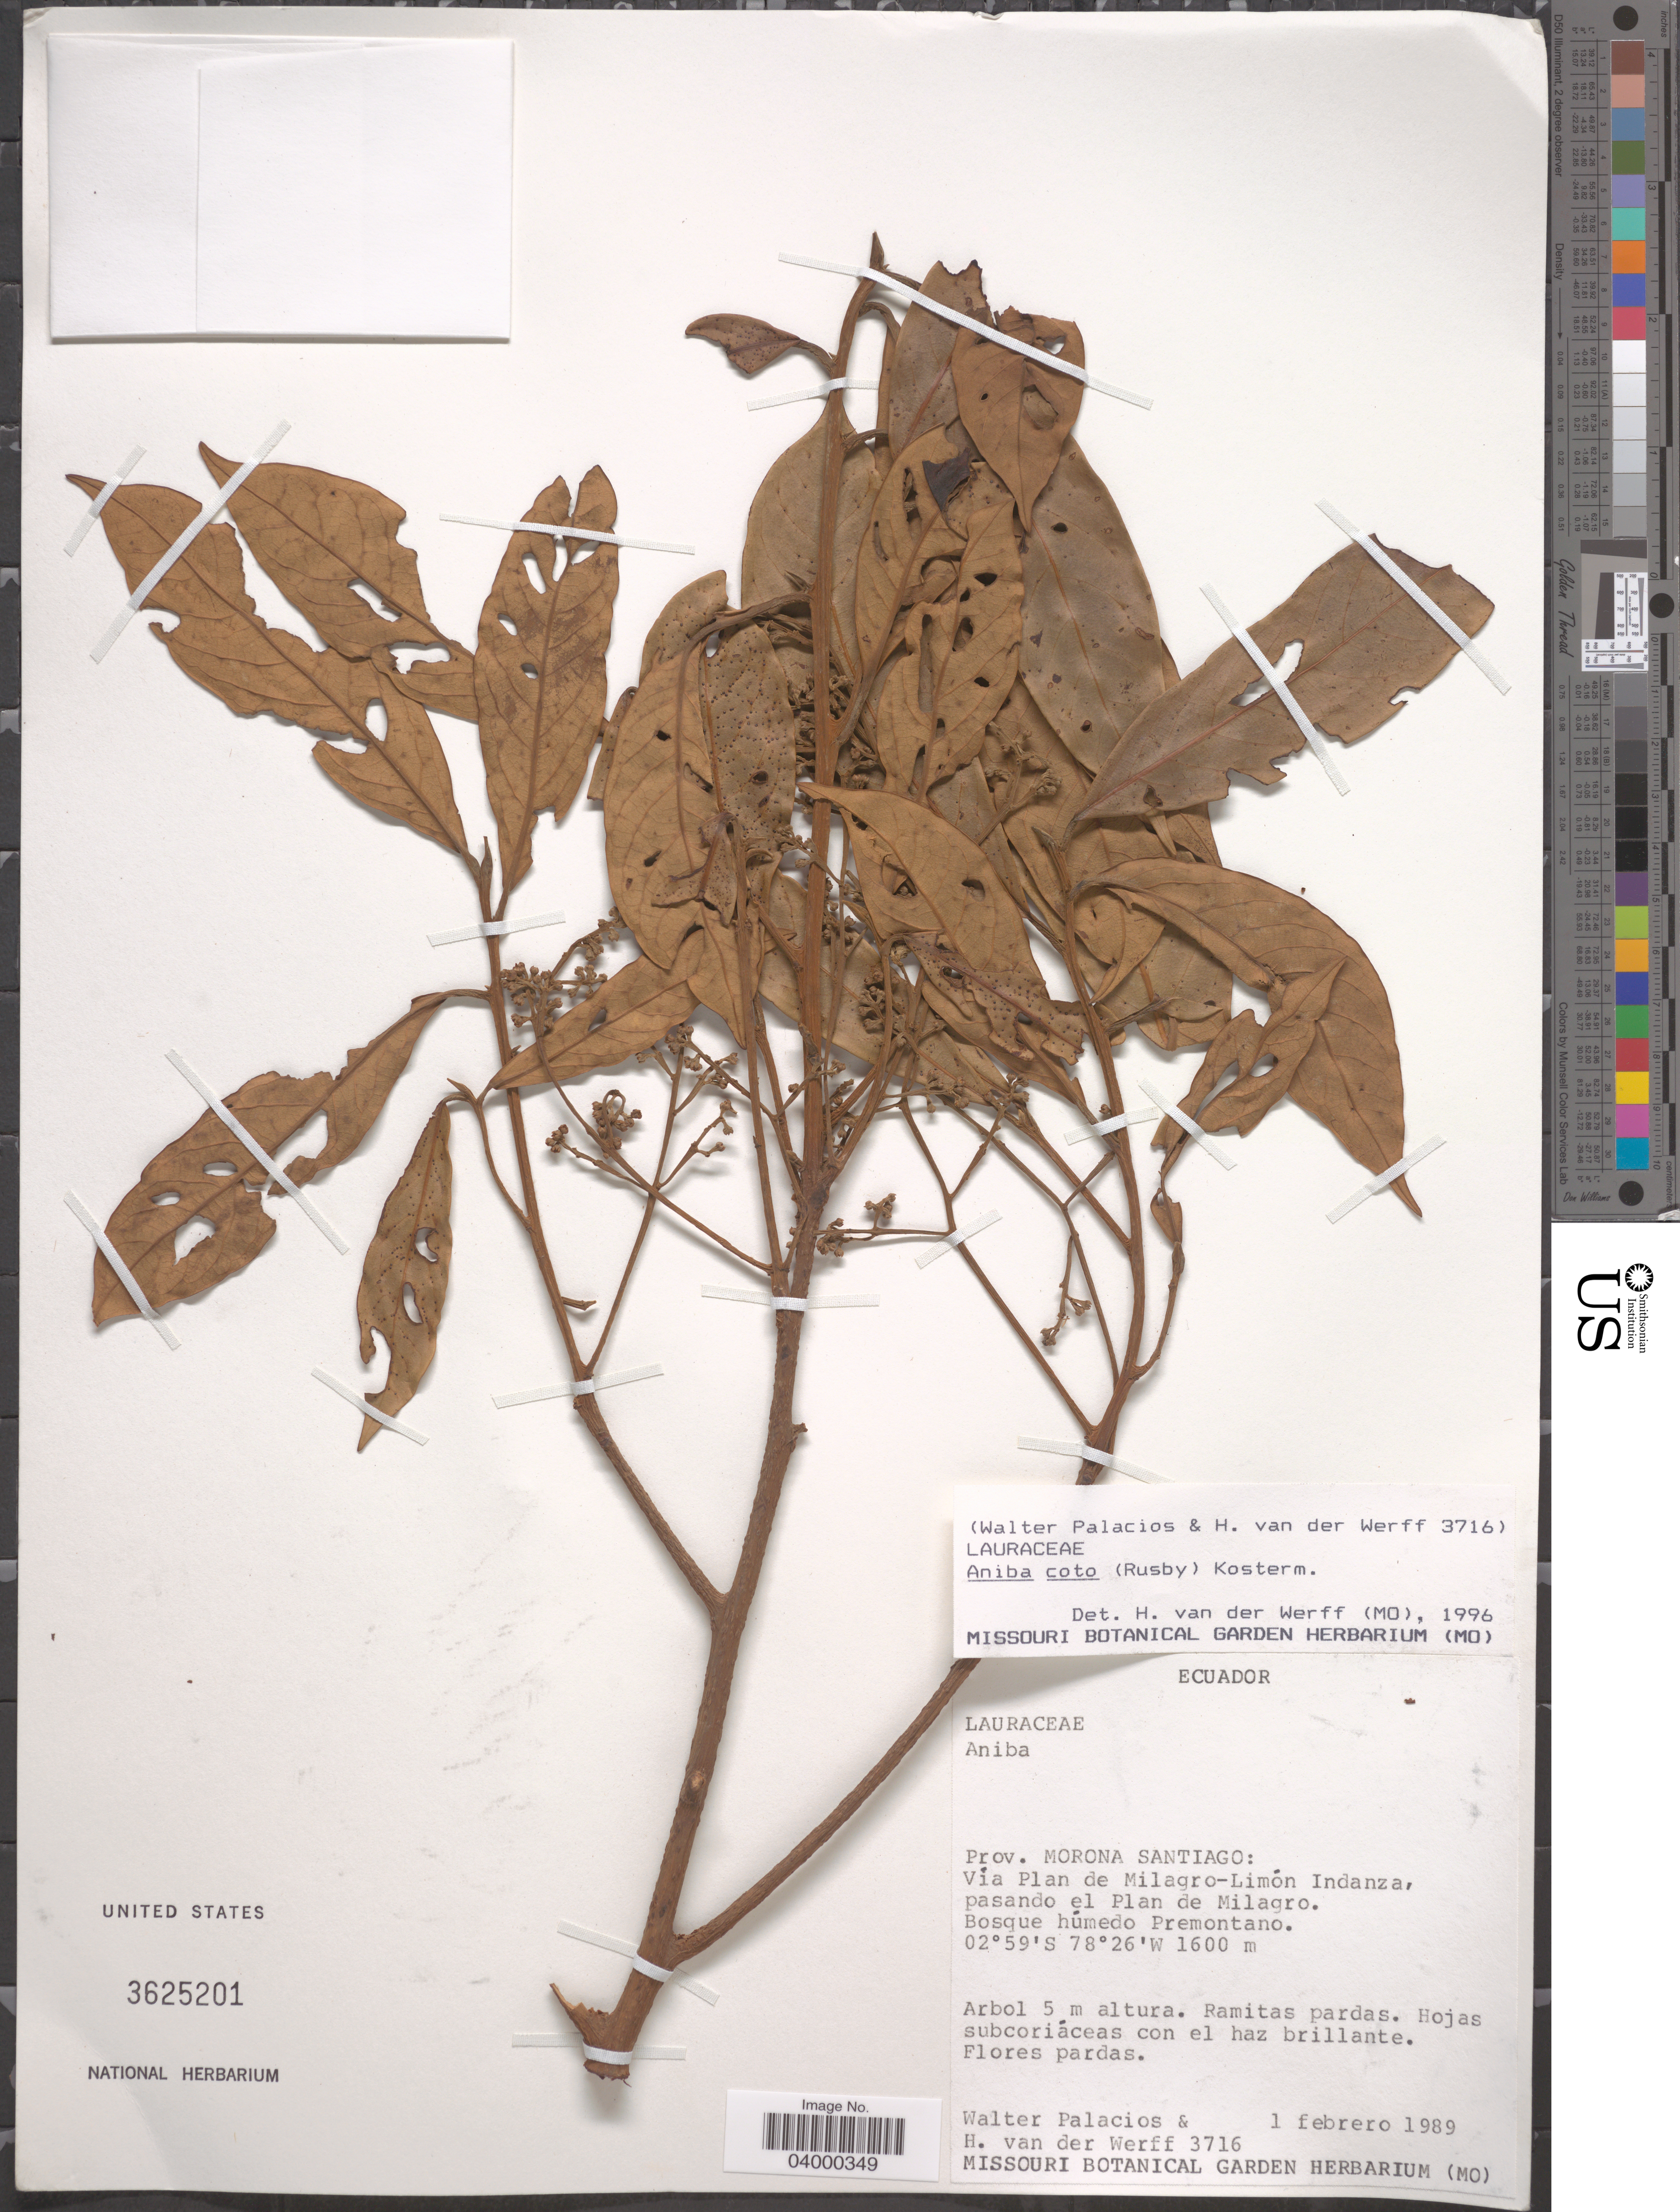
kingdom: Plantae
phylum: Tracheophyta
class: Magnoliopsida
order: Laurales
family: Lauraceae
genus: Aniba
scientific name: Aniba coto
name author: (Rusby) Kosterm. ex J.F. Macbr.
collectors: W. Palacios & H. van der Werff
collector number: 3716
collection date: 1989-02-01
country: Ecuador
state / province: Morona-Santiago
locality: Vía Plan de Milagro-Limón Indanza, pasando el Plan de Milagro.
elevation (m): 1600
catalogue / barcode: US 3625201